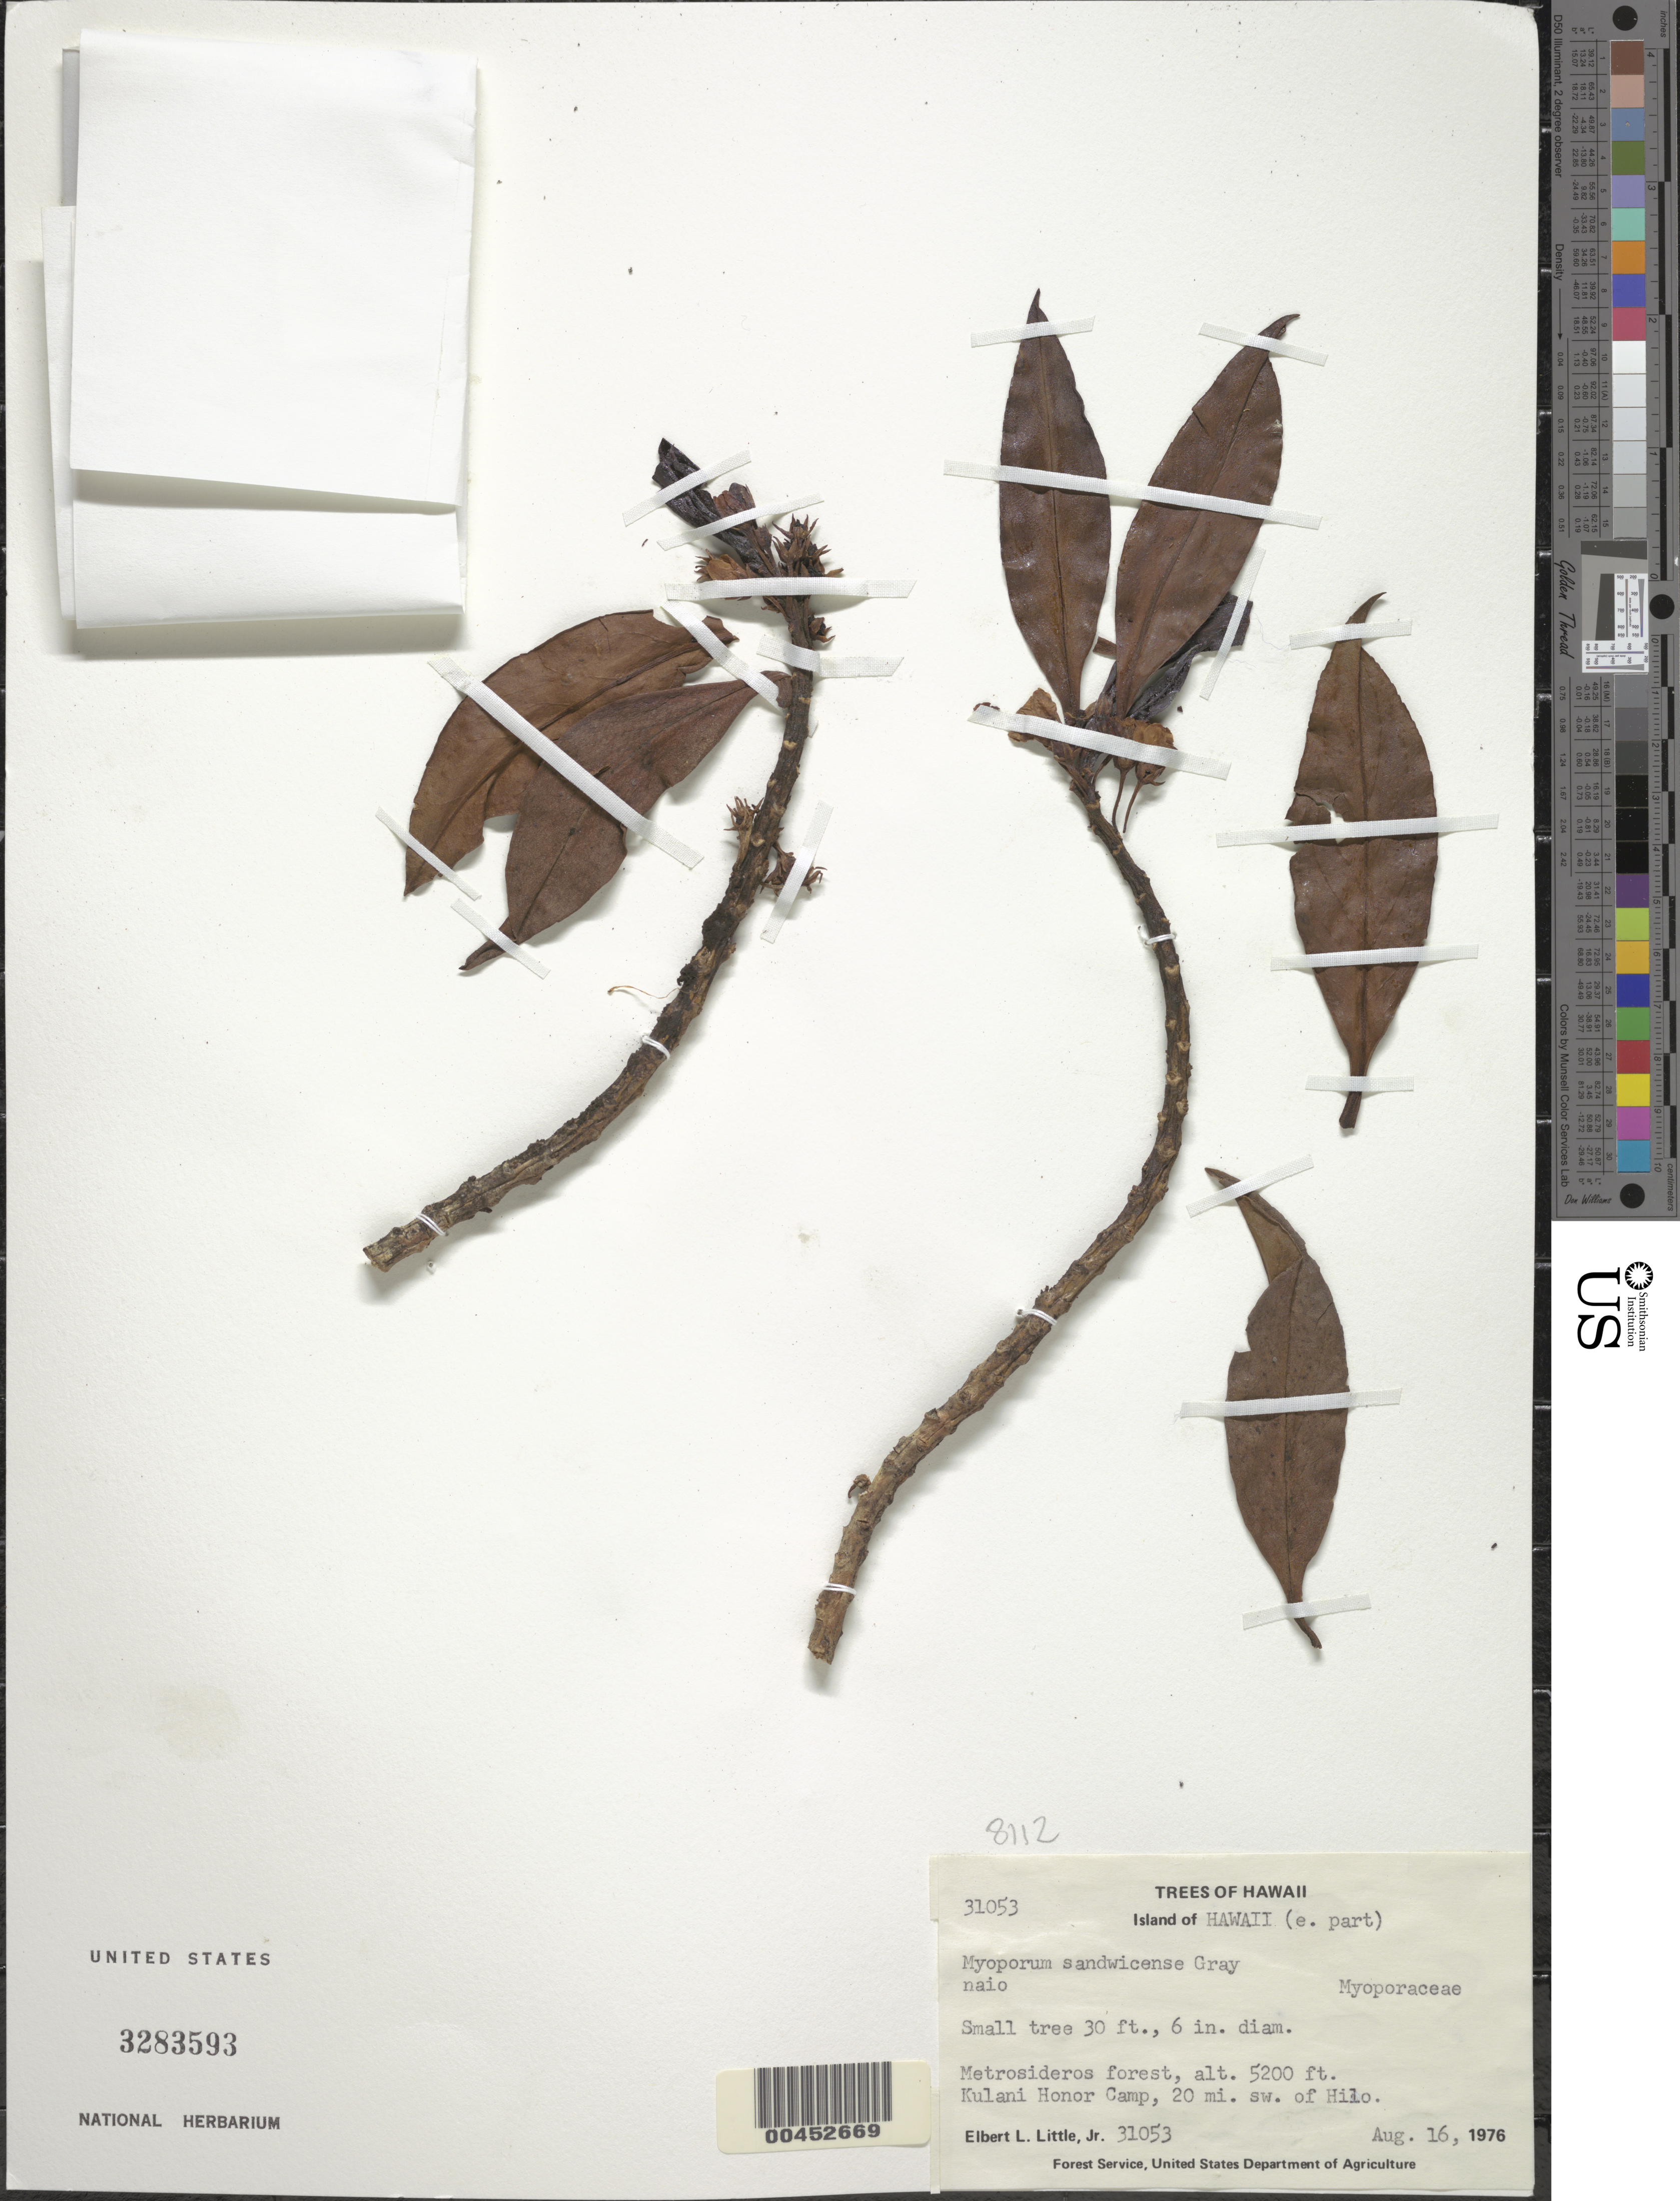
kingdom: Plantae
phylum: Tracheophyta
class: Magnoliopsida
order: Lamiales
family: Scrophulariaceae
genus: Myoporum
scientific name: Myoporum sandwicense subsp. sandwicense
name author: A. Gray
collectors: E. L. Little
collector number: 31053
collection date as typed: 16 Aug 1976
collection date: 1976-08-16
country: United States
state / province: Hawaii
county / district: Hawaii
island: Hawaii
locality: E part of Hawaii, Kulani Honor Camp, 20 mi SW of Hilo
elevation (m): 1585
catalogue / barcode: US 3283593